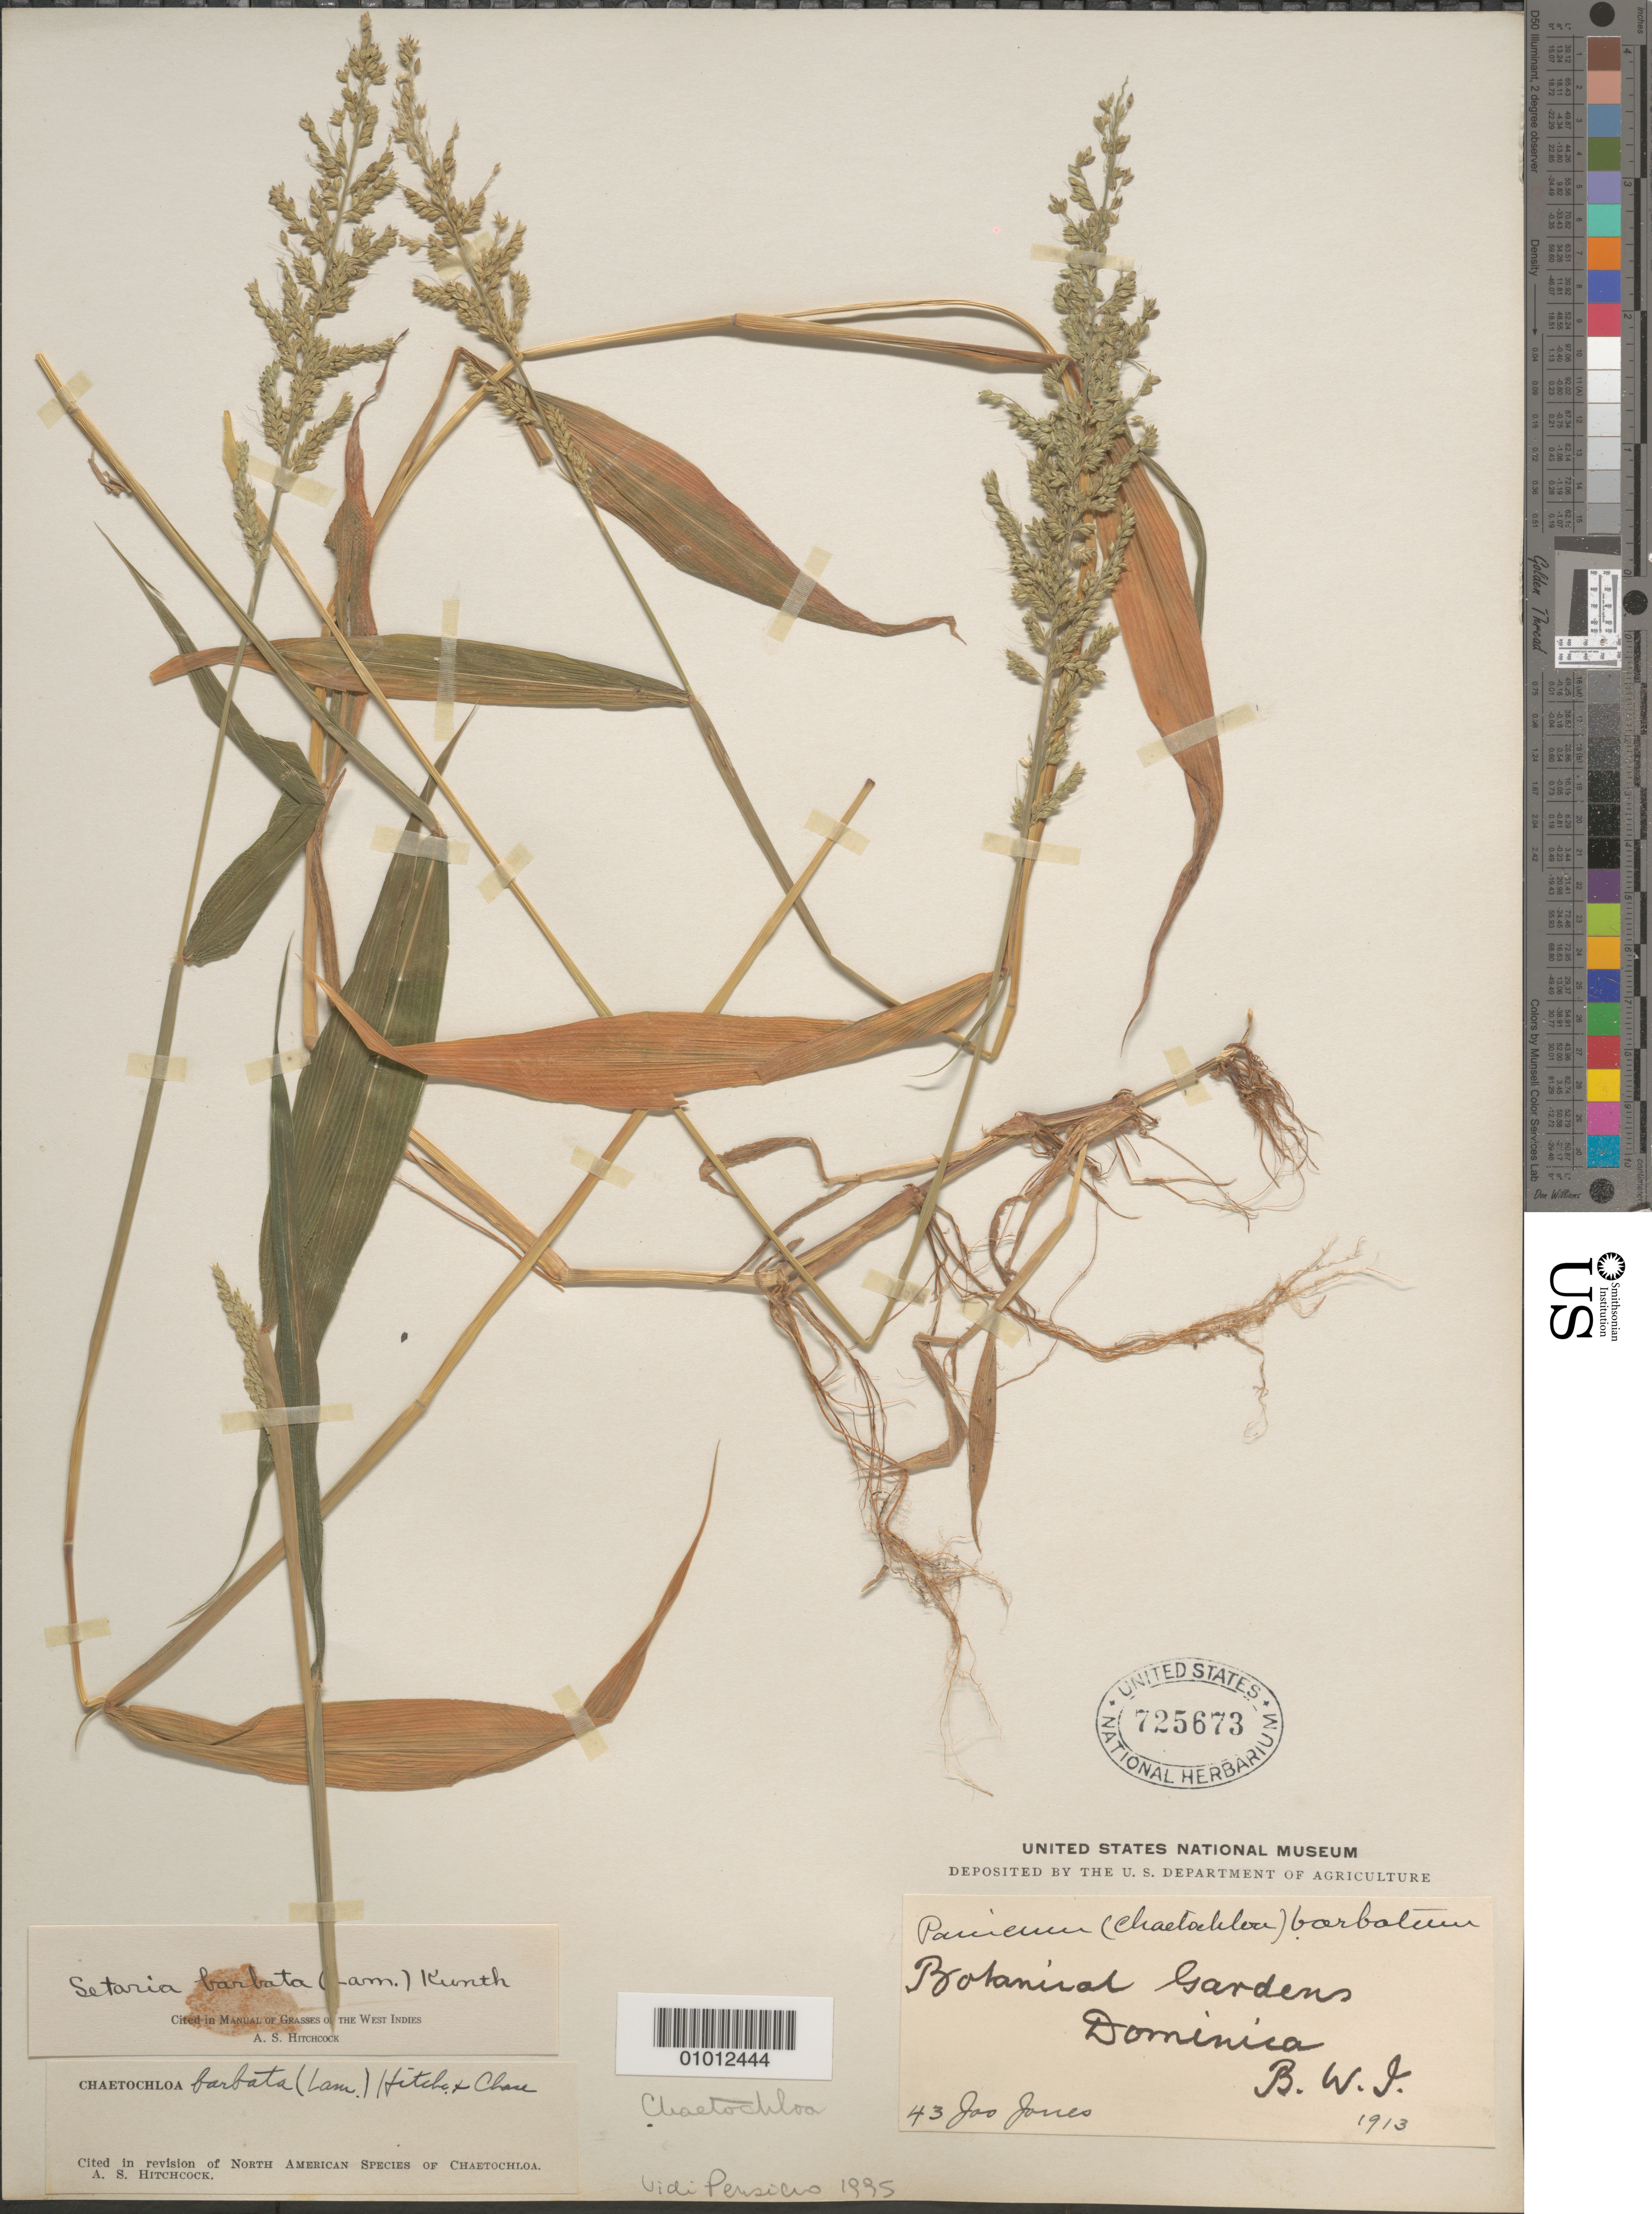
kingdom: Plantae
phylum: Tracheophyta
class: Liliopsida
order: Poales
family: Poaceae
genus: Setaria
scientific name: Setaria barbata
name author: (Lam.) Kunth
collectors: J. Jones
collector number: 43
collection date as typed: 1913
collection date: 1913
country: Dominica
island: Dominica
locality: Botanical Gardens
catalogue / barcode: US 725673